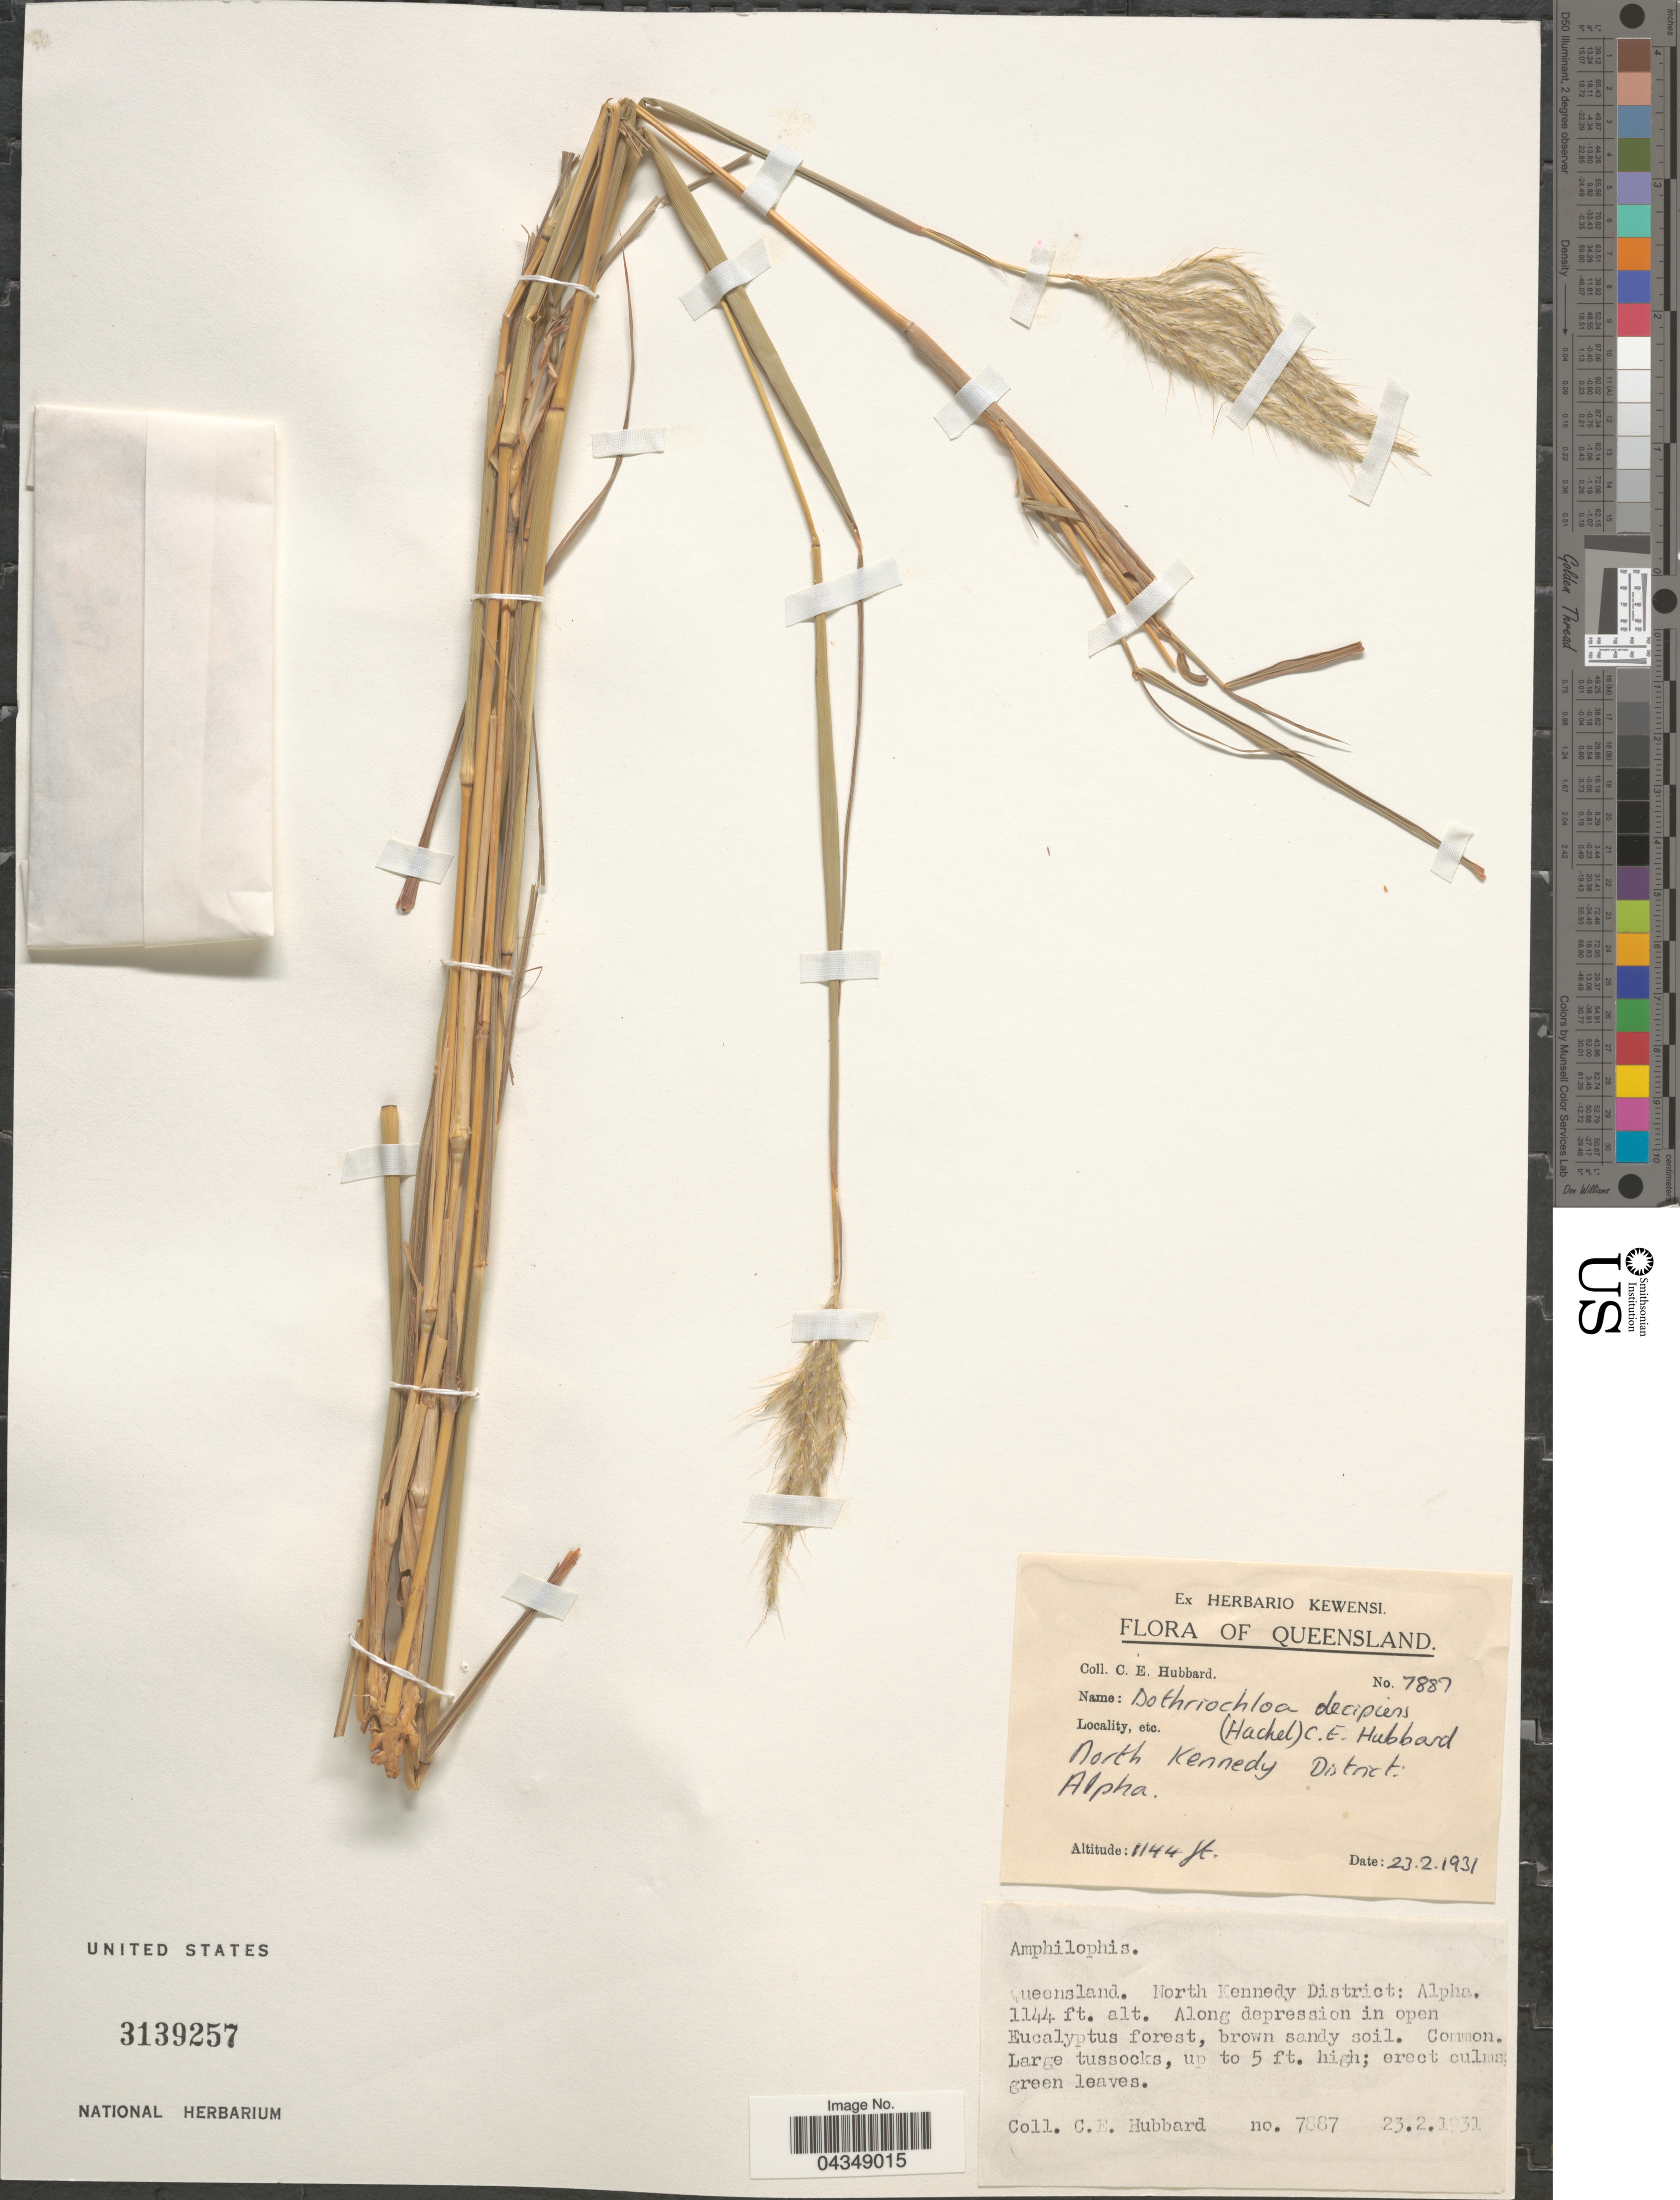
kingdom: Plantae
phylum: Tracheophyta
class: Liliopsida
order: Poales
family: Poaceae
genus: Bothriochloa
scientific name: Bothriochloa decipiens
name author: (Hack.) C. E. Hubb.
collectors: C. E. Hubbard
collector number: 7887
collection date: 1931-02-23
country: Australia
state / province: Queensland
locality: North Kennedy District: Alpha.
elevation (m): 349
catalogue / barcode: US 3139257